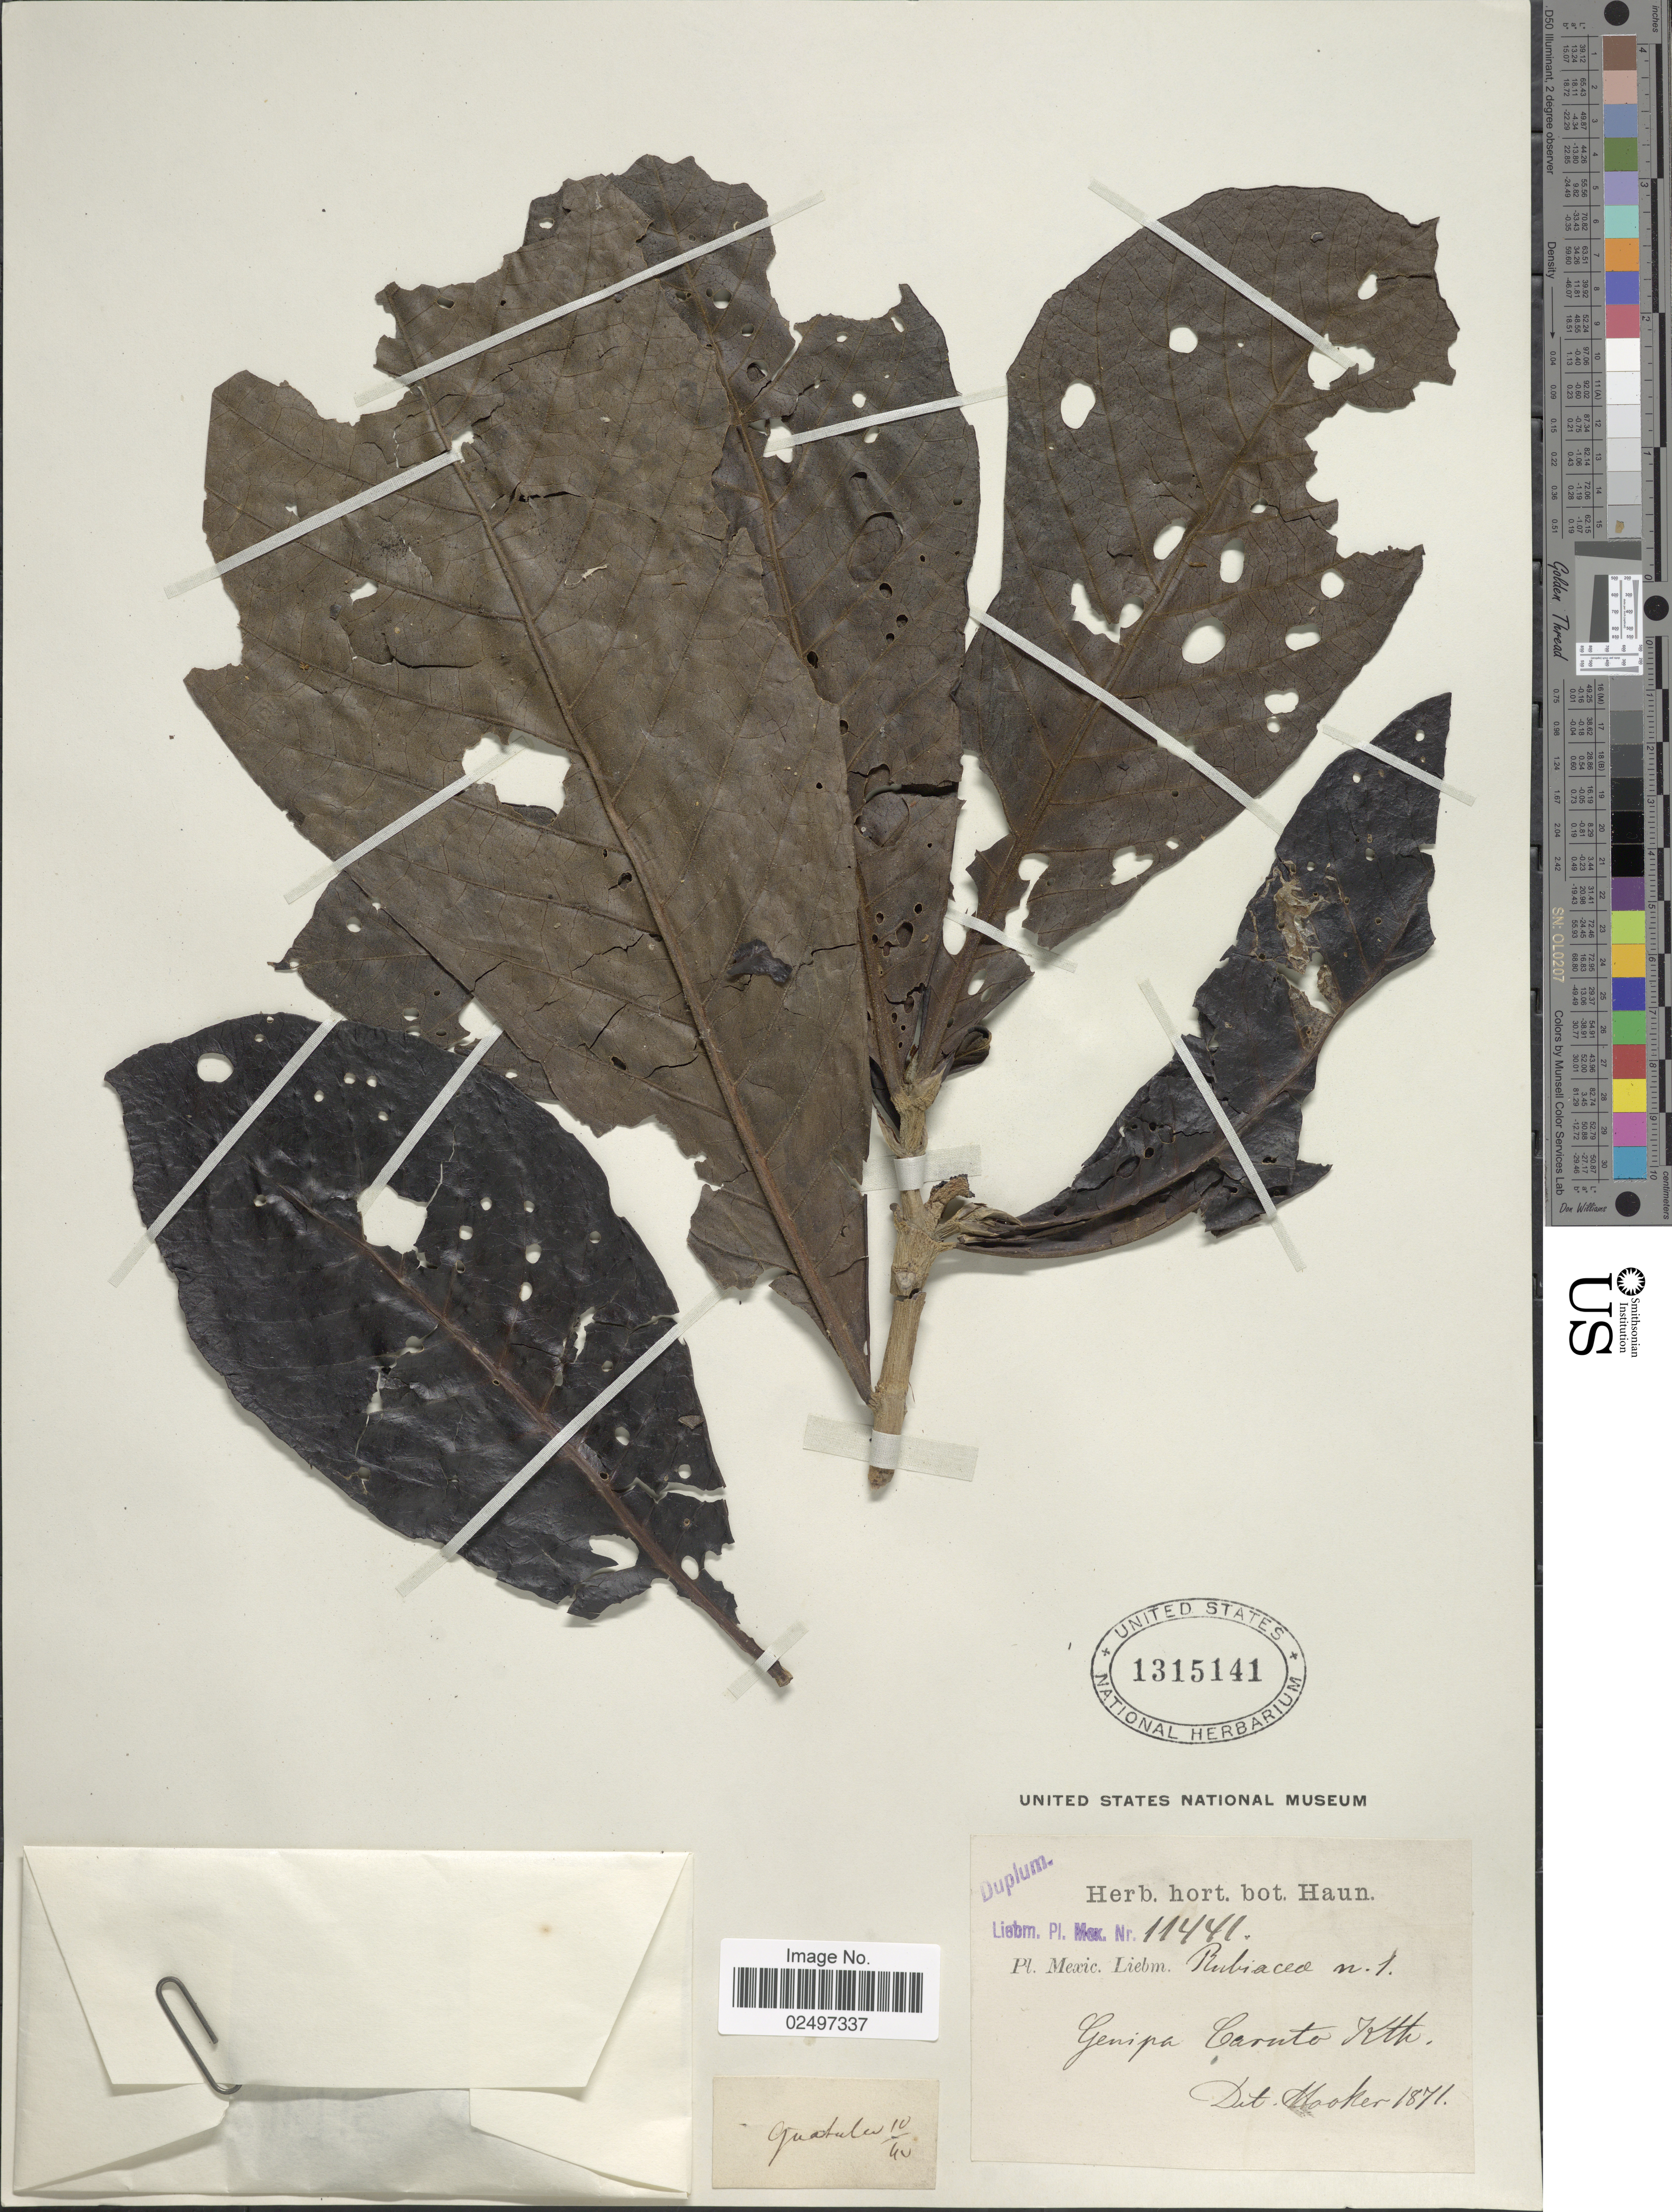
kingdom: Plantae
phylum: Tracheophyta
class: Magnoliopsida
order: Gentianales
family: Rubiaceae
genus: Genipa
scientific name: Genipa americana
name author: L.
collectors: Liebmann, --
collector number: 11441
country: Mexico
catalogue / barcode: US 1315141